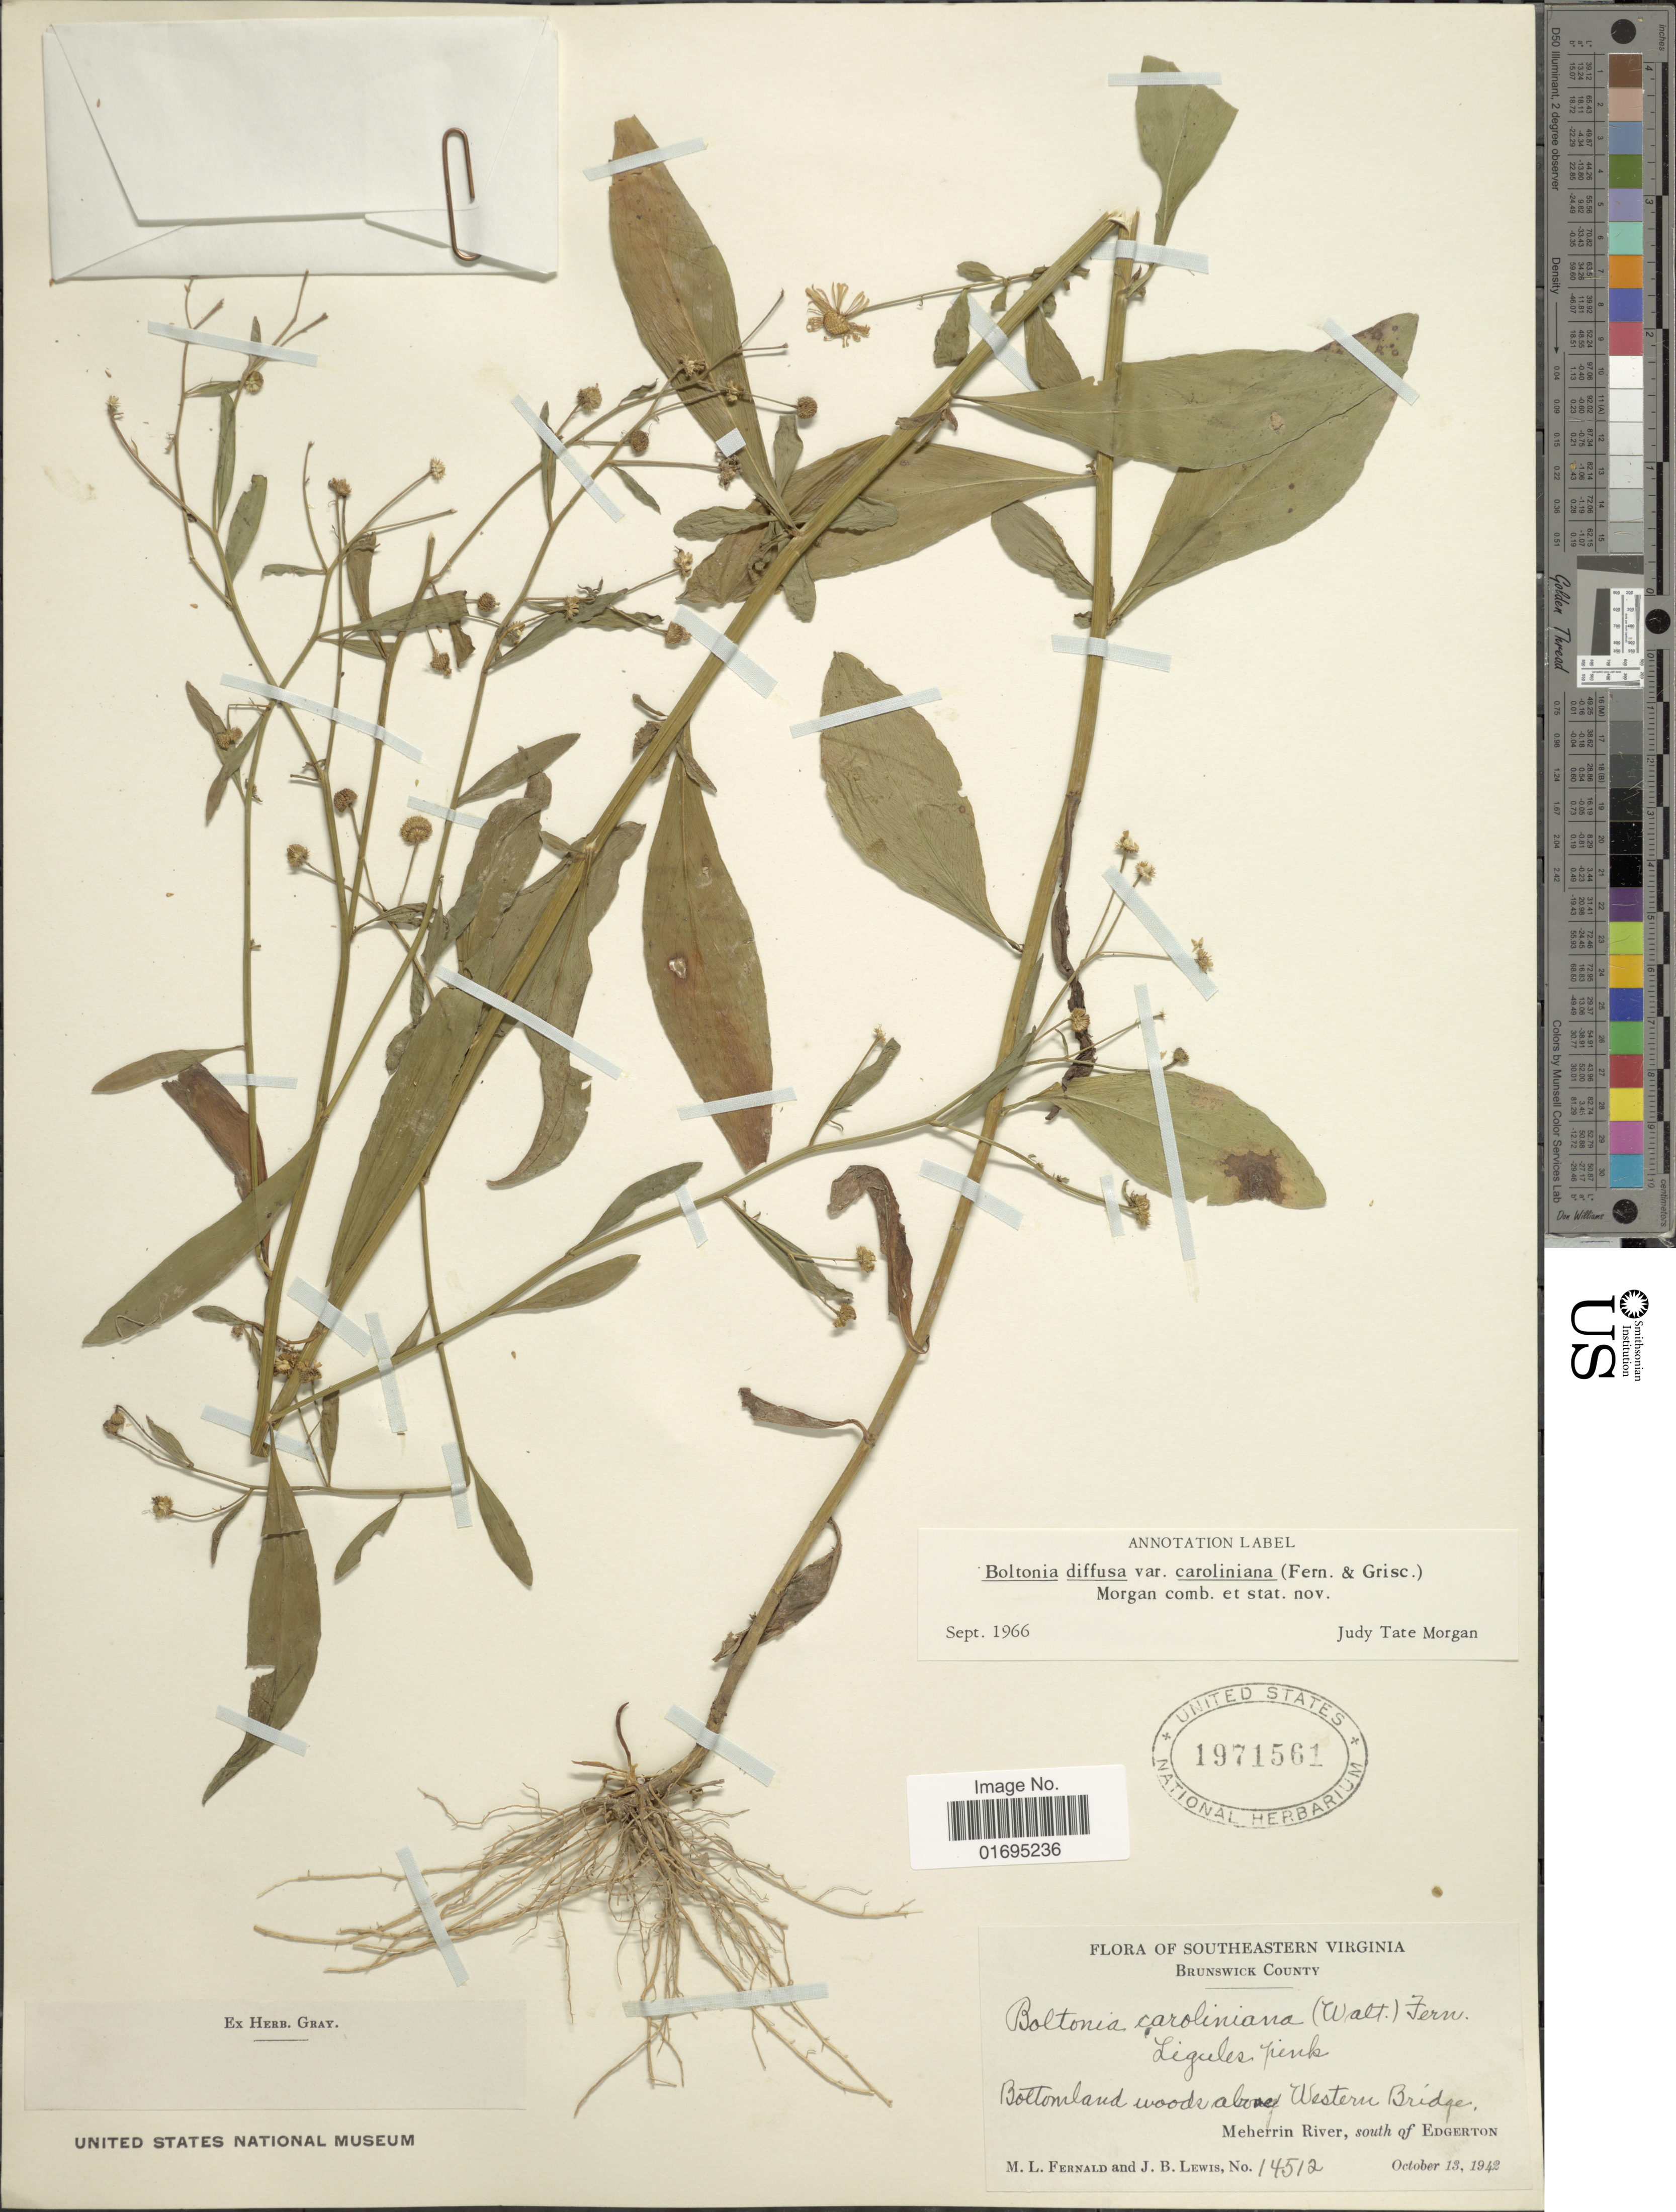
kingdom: Plantae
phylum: Tracheophyta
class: Magnoliopsida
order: Asterales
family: Asteraceae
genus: Boltonia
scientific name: Boltonia diffusa var. caroliniana (Fernald & Griscom) J.T. Morgan comb. et stat. nov. ined.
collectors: M. L. Fernald & J. B. Lewis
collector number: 14512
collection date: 1942-10-13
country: United States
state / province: Virginia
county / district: Brunswick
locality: Southeastern Virginia, Brunswick County, Bottomland woods above Western Bridge, Meherrin River, south of Edgerton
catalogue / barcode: US 1971561